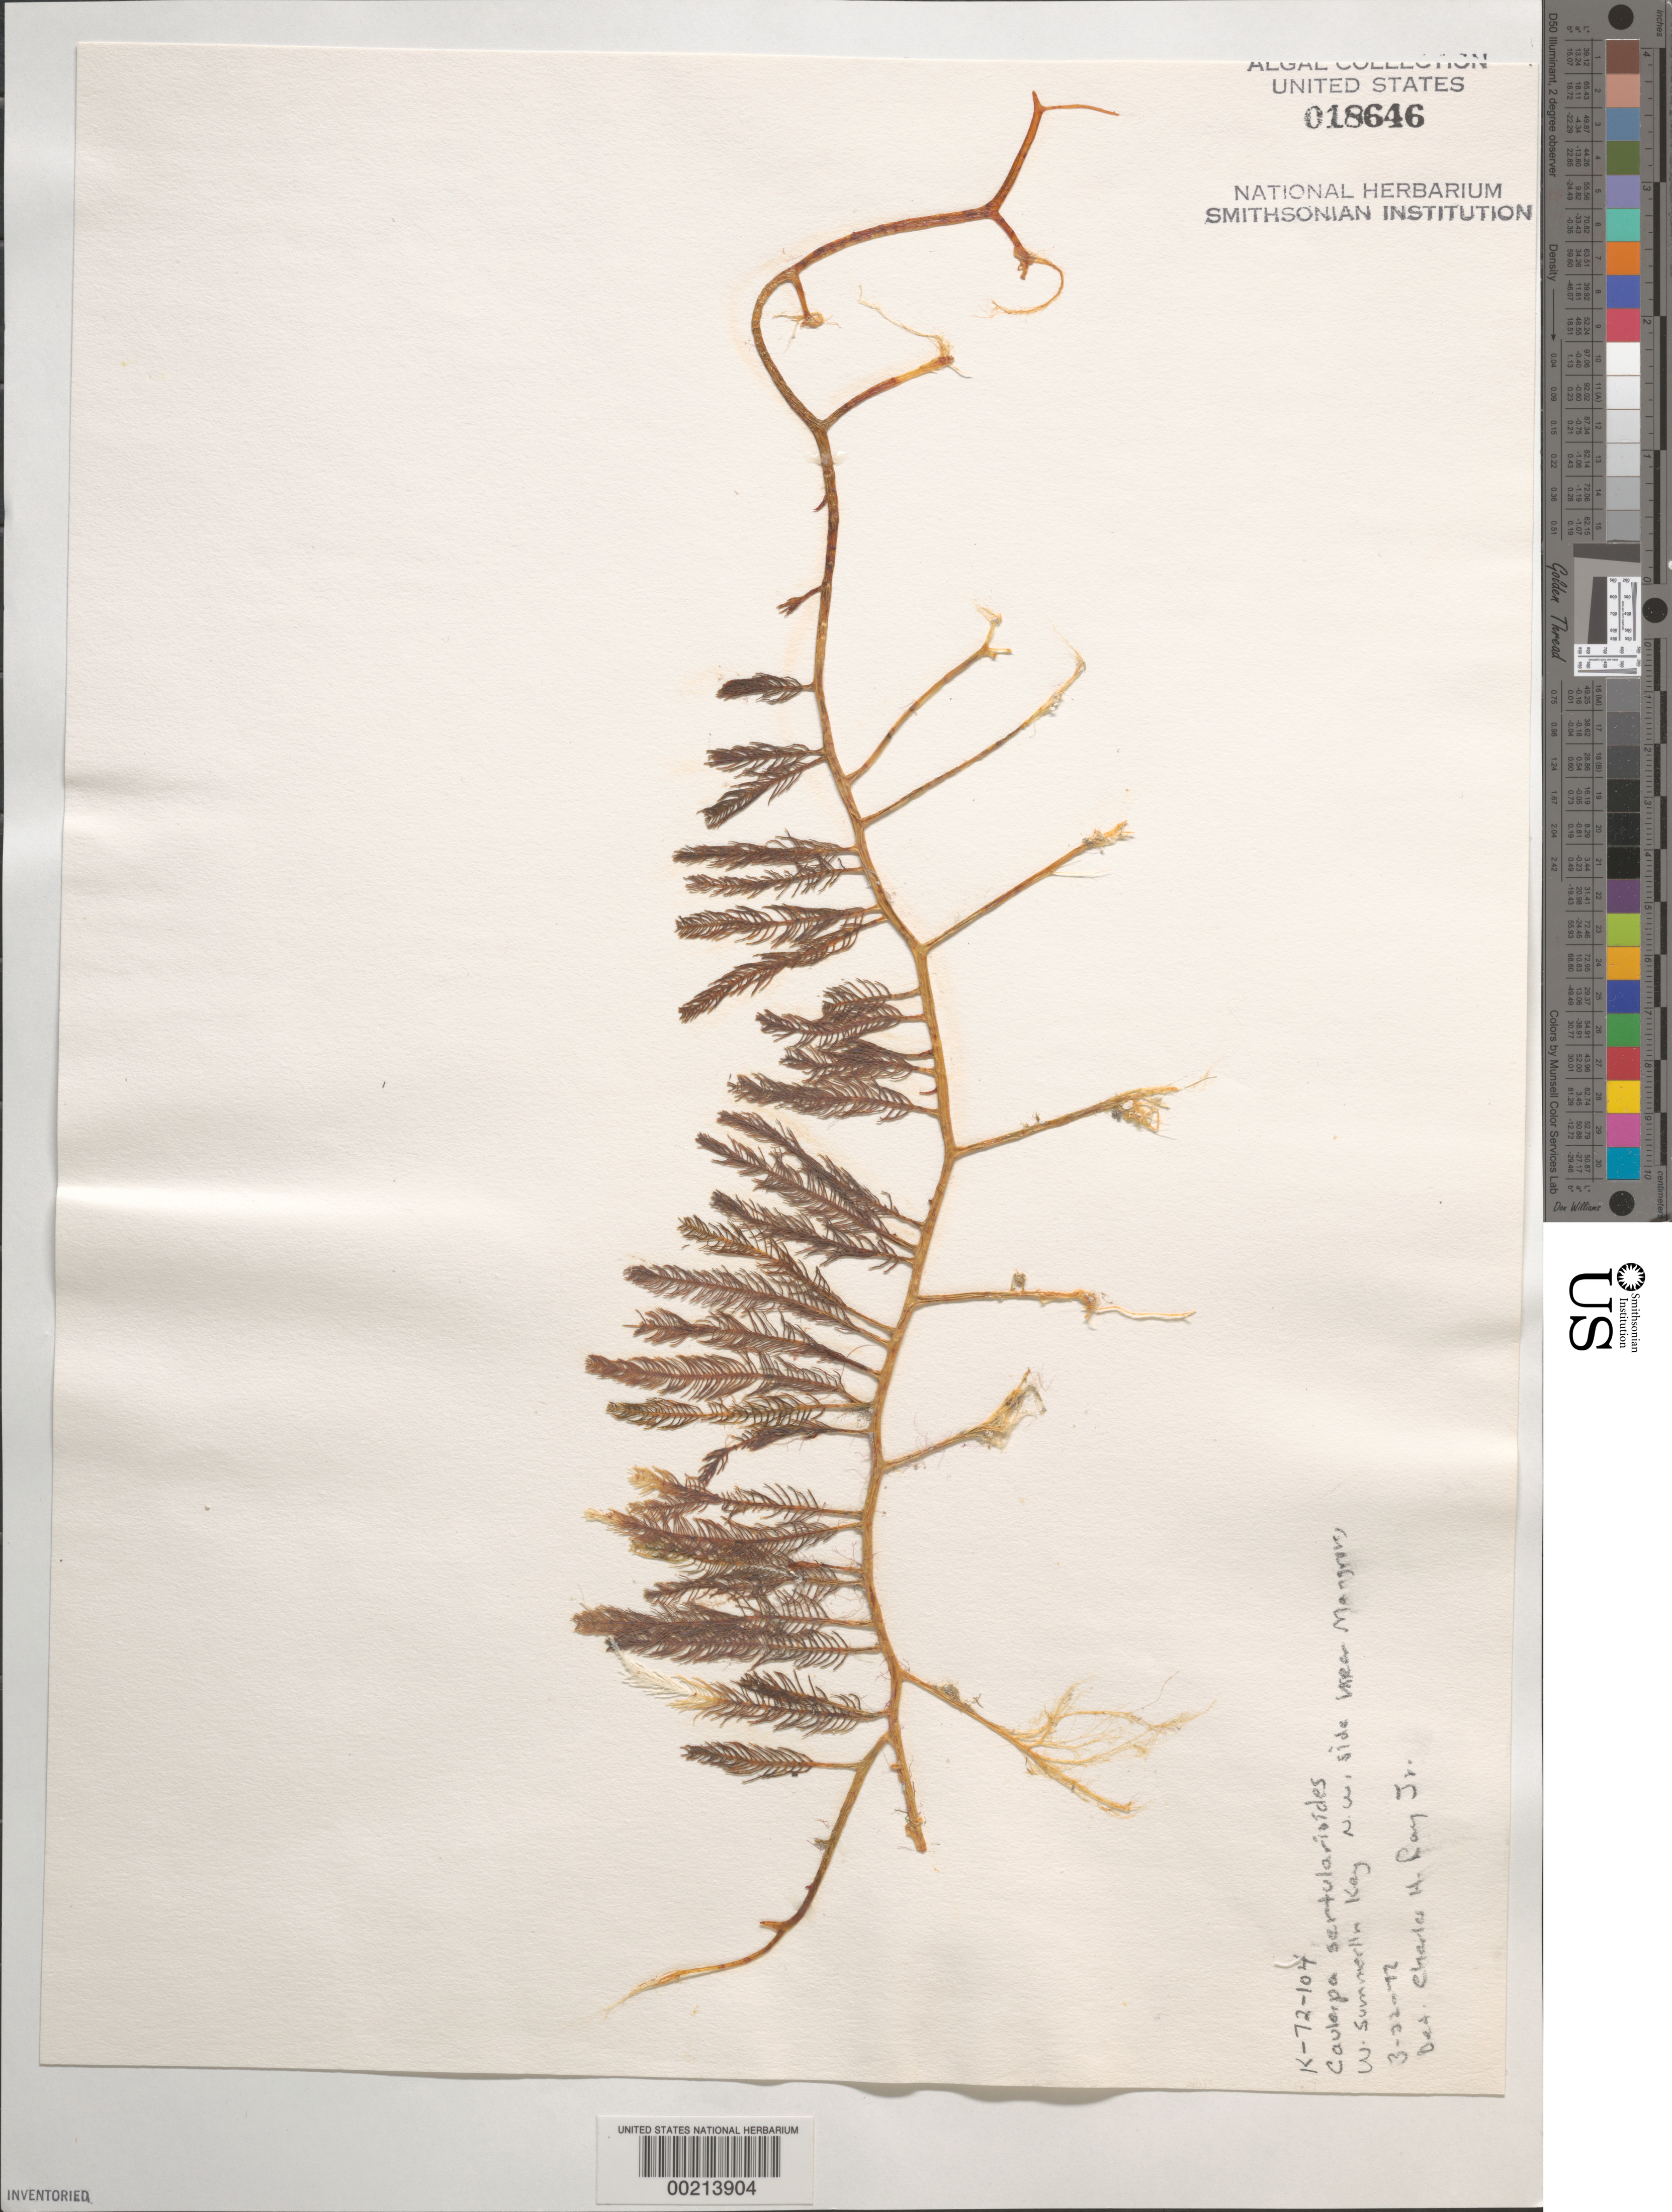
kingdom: Plantae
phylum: Chlorophyta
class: Ulvophyceae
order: Bryopsidales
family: Caulerpaceae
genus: Caulerpa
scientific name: Caulerpa sertularioides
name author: (S.G. Gmel.) M. Howe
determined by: Ray Jr., C. H.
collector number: K-72-104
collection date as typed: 22 Mar 1972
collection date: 1972-03-22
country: United States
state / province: Florida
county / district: Monroe County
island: West Summerland Key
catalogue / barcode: US 18646